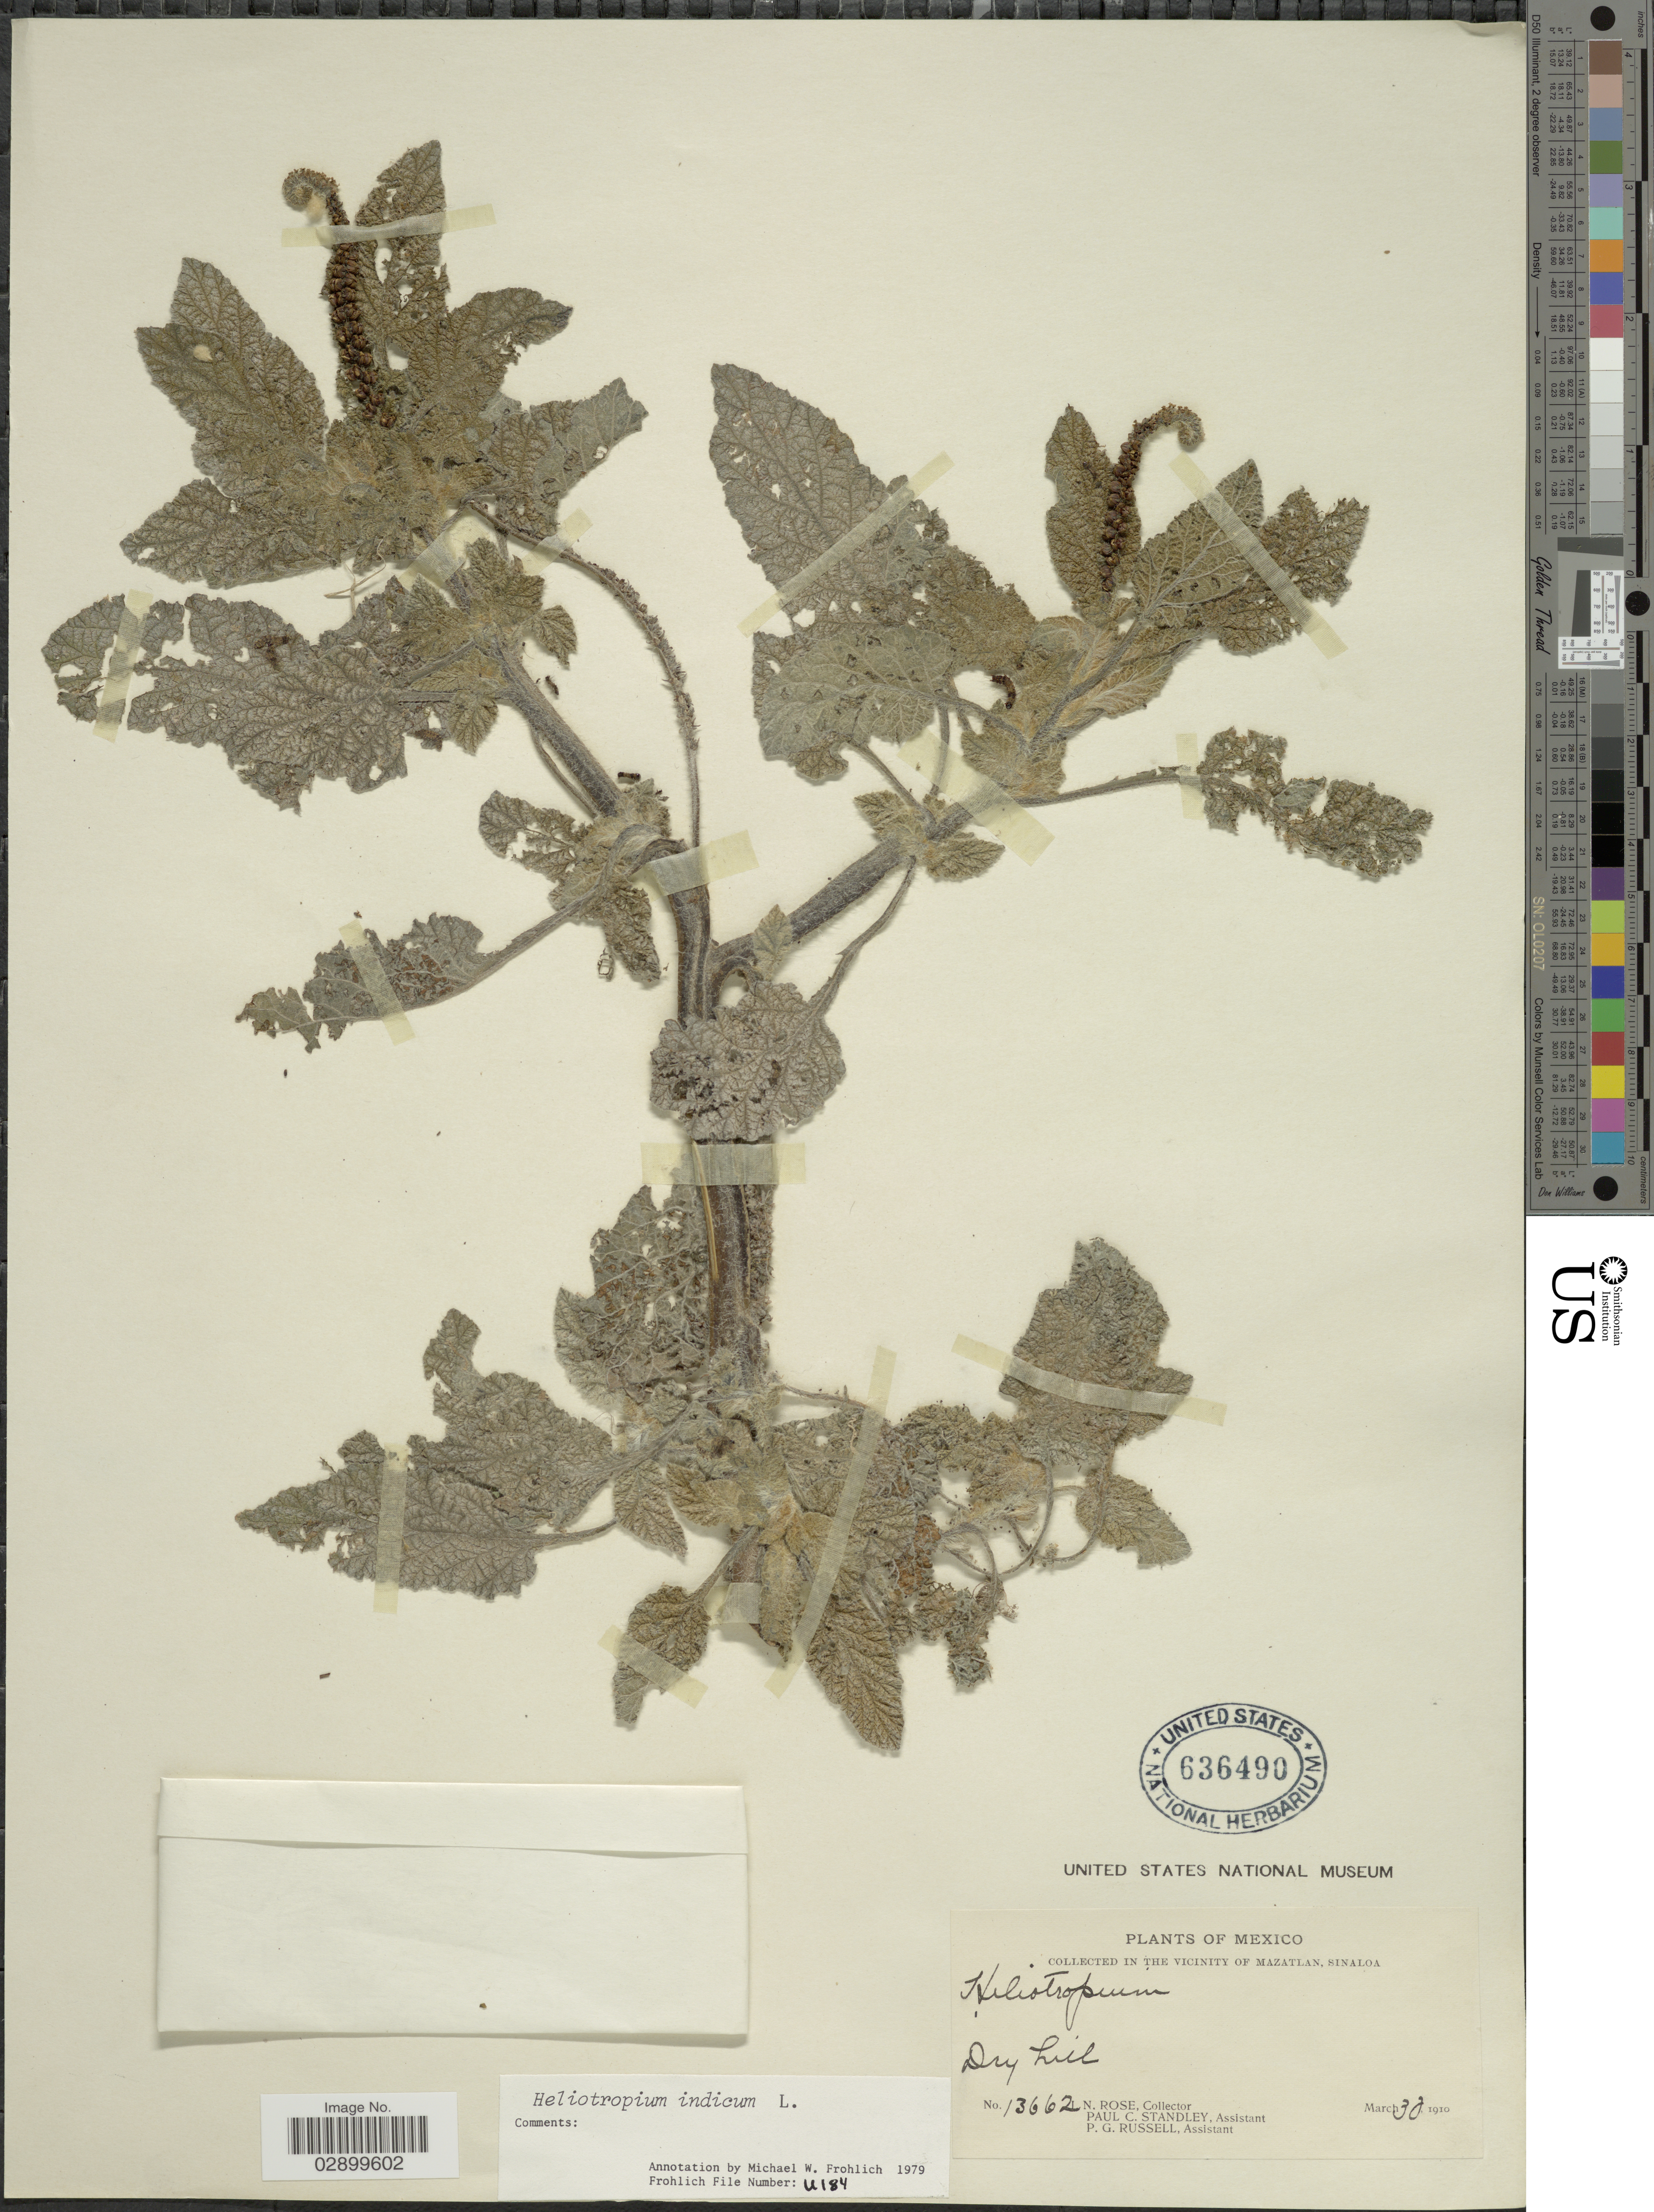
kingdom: Plantae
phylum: Tracheophyta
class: Magnoliopsida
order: Boraginales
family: Heliotropiaceae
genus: Heliotropium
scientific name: Heliotropium indicum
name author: L.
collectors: J. N. Rose, P. C. Standley & P. G. Russell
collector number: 13662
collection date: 1910-03-30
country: Mexico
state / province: Sinaloa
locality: In the vicinity of Matzalan.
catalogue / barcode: US 636490